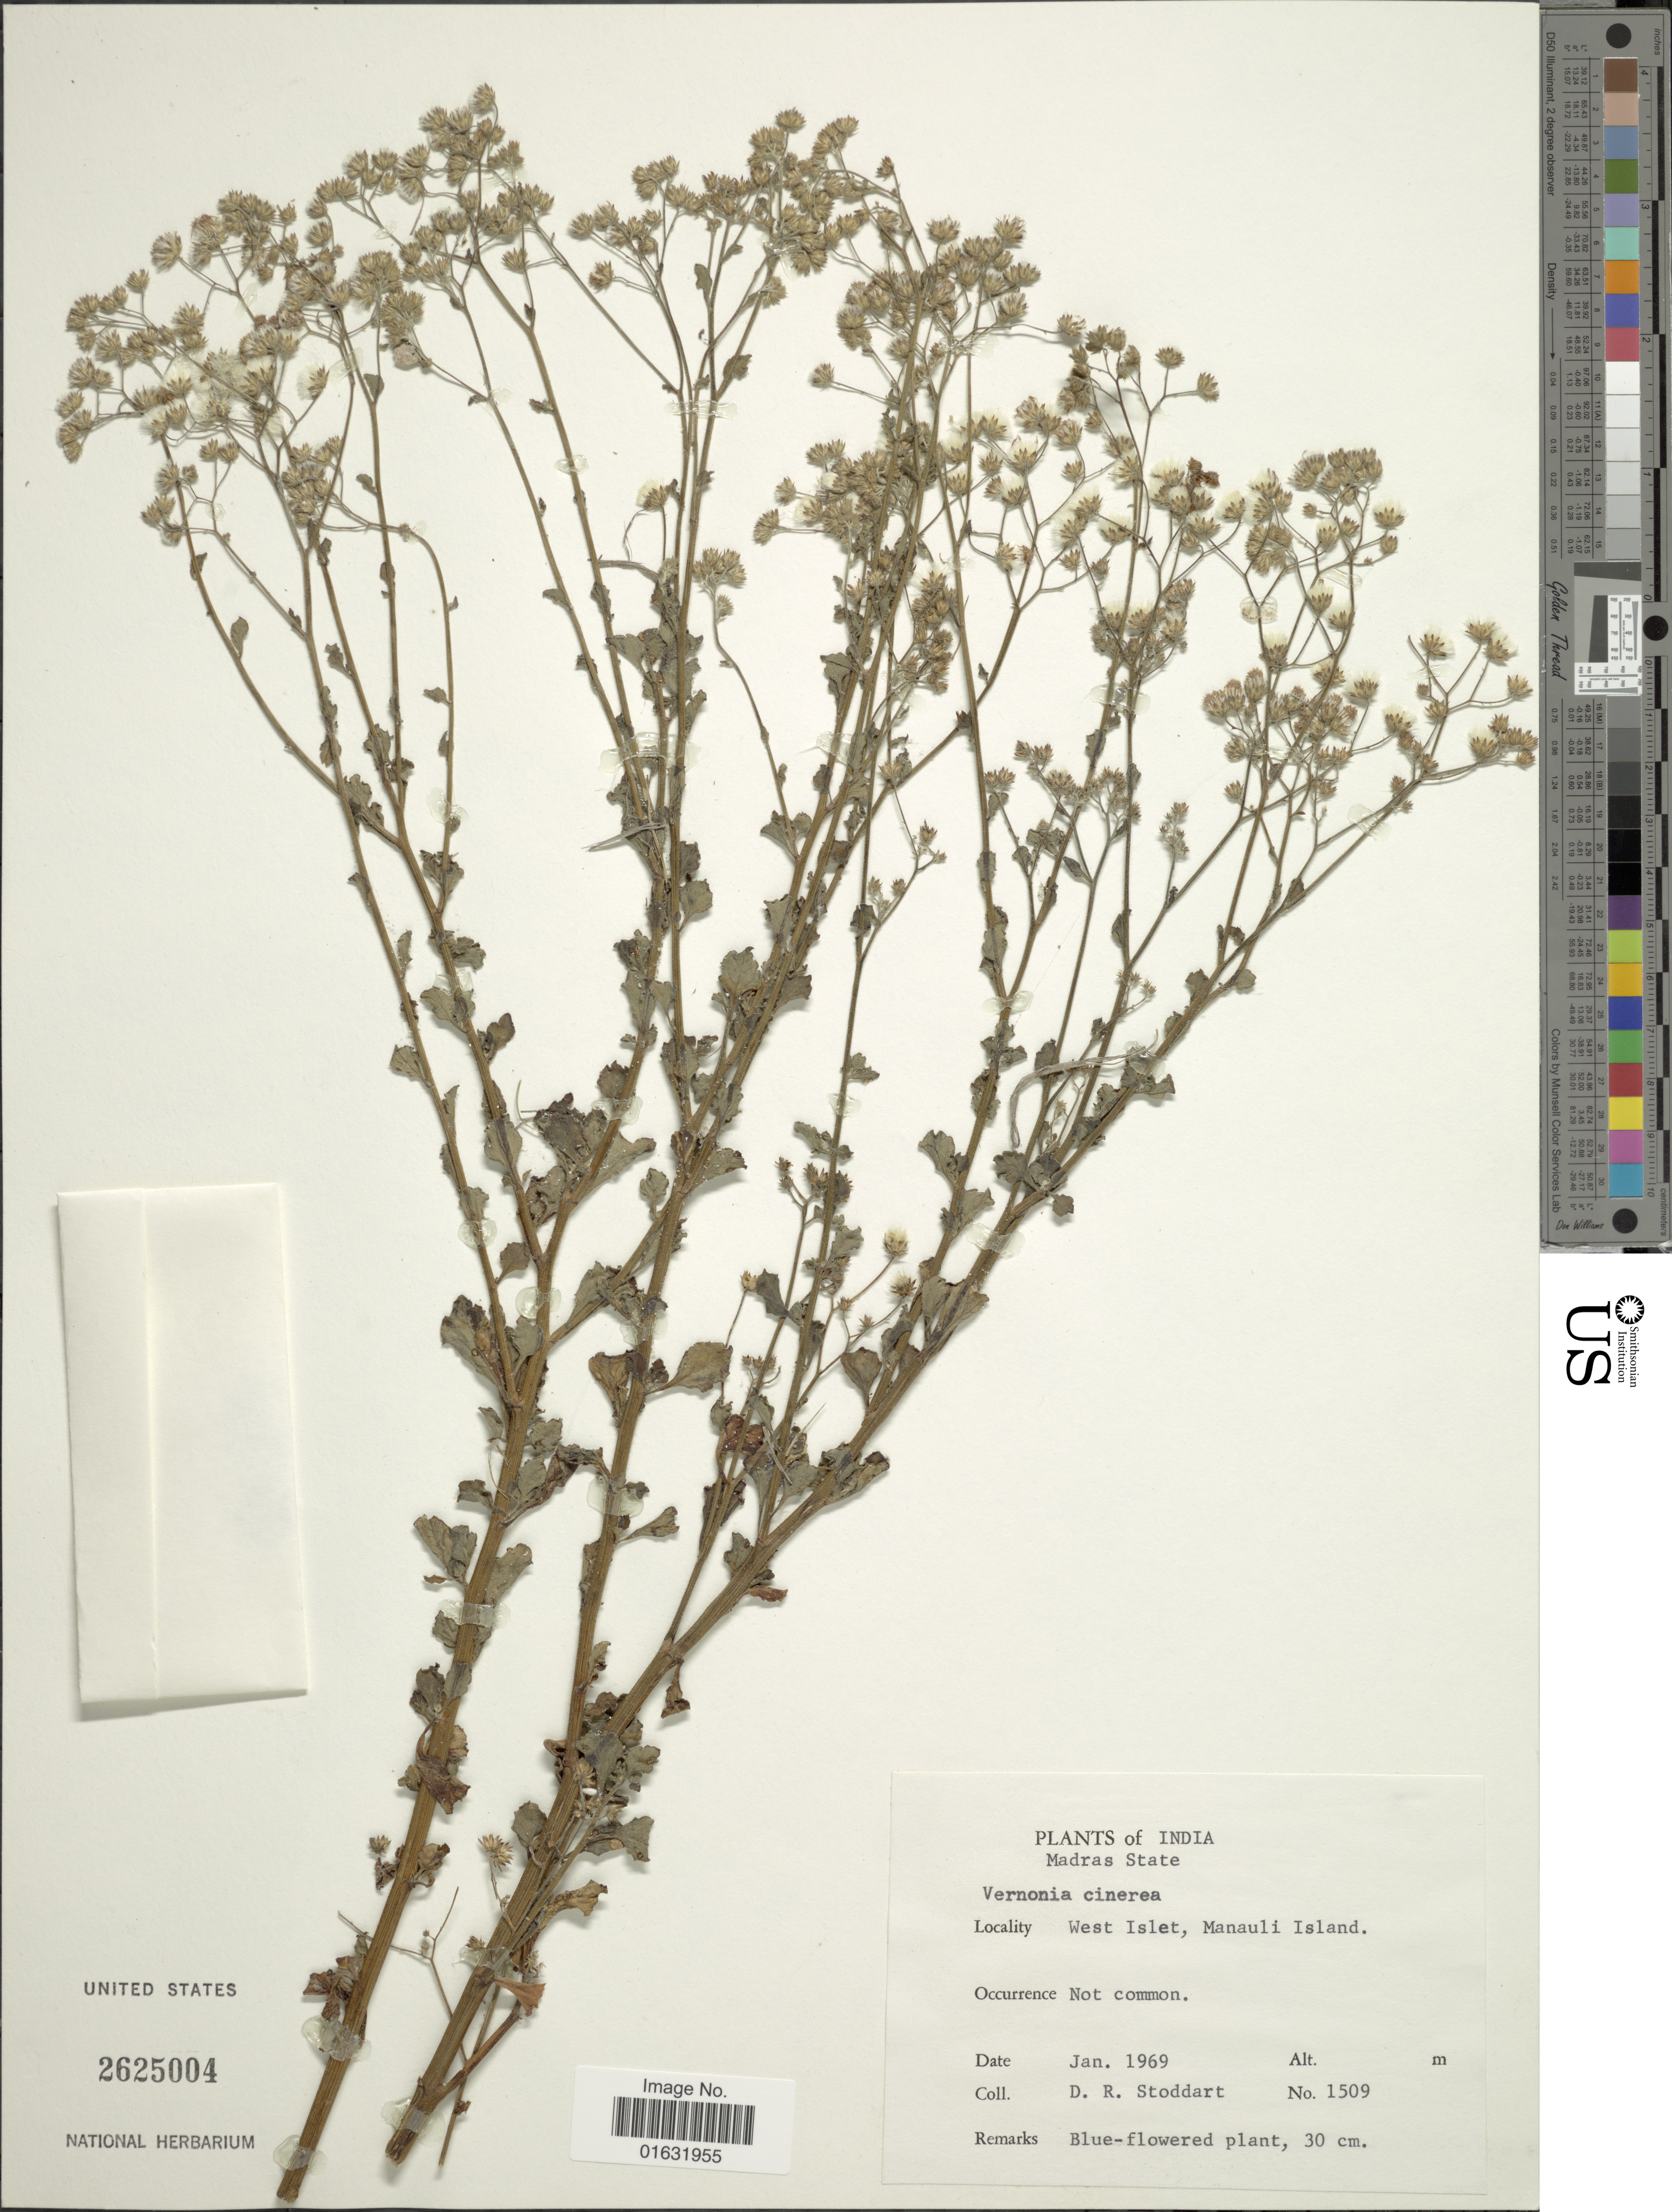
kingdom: Plantae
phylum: Tracheophyta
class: Magnoliopsida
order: Asterales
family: Asteraceae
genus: Cyanthillium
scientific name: Cyanthillium cinereum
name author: (L.) H. Rob.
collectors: D. R. Stoddart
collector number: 1509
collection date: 1969-01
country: India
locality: India, Madras State, West Islet, Manauli Island.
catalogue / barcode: US 2625004